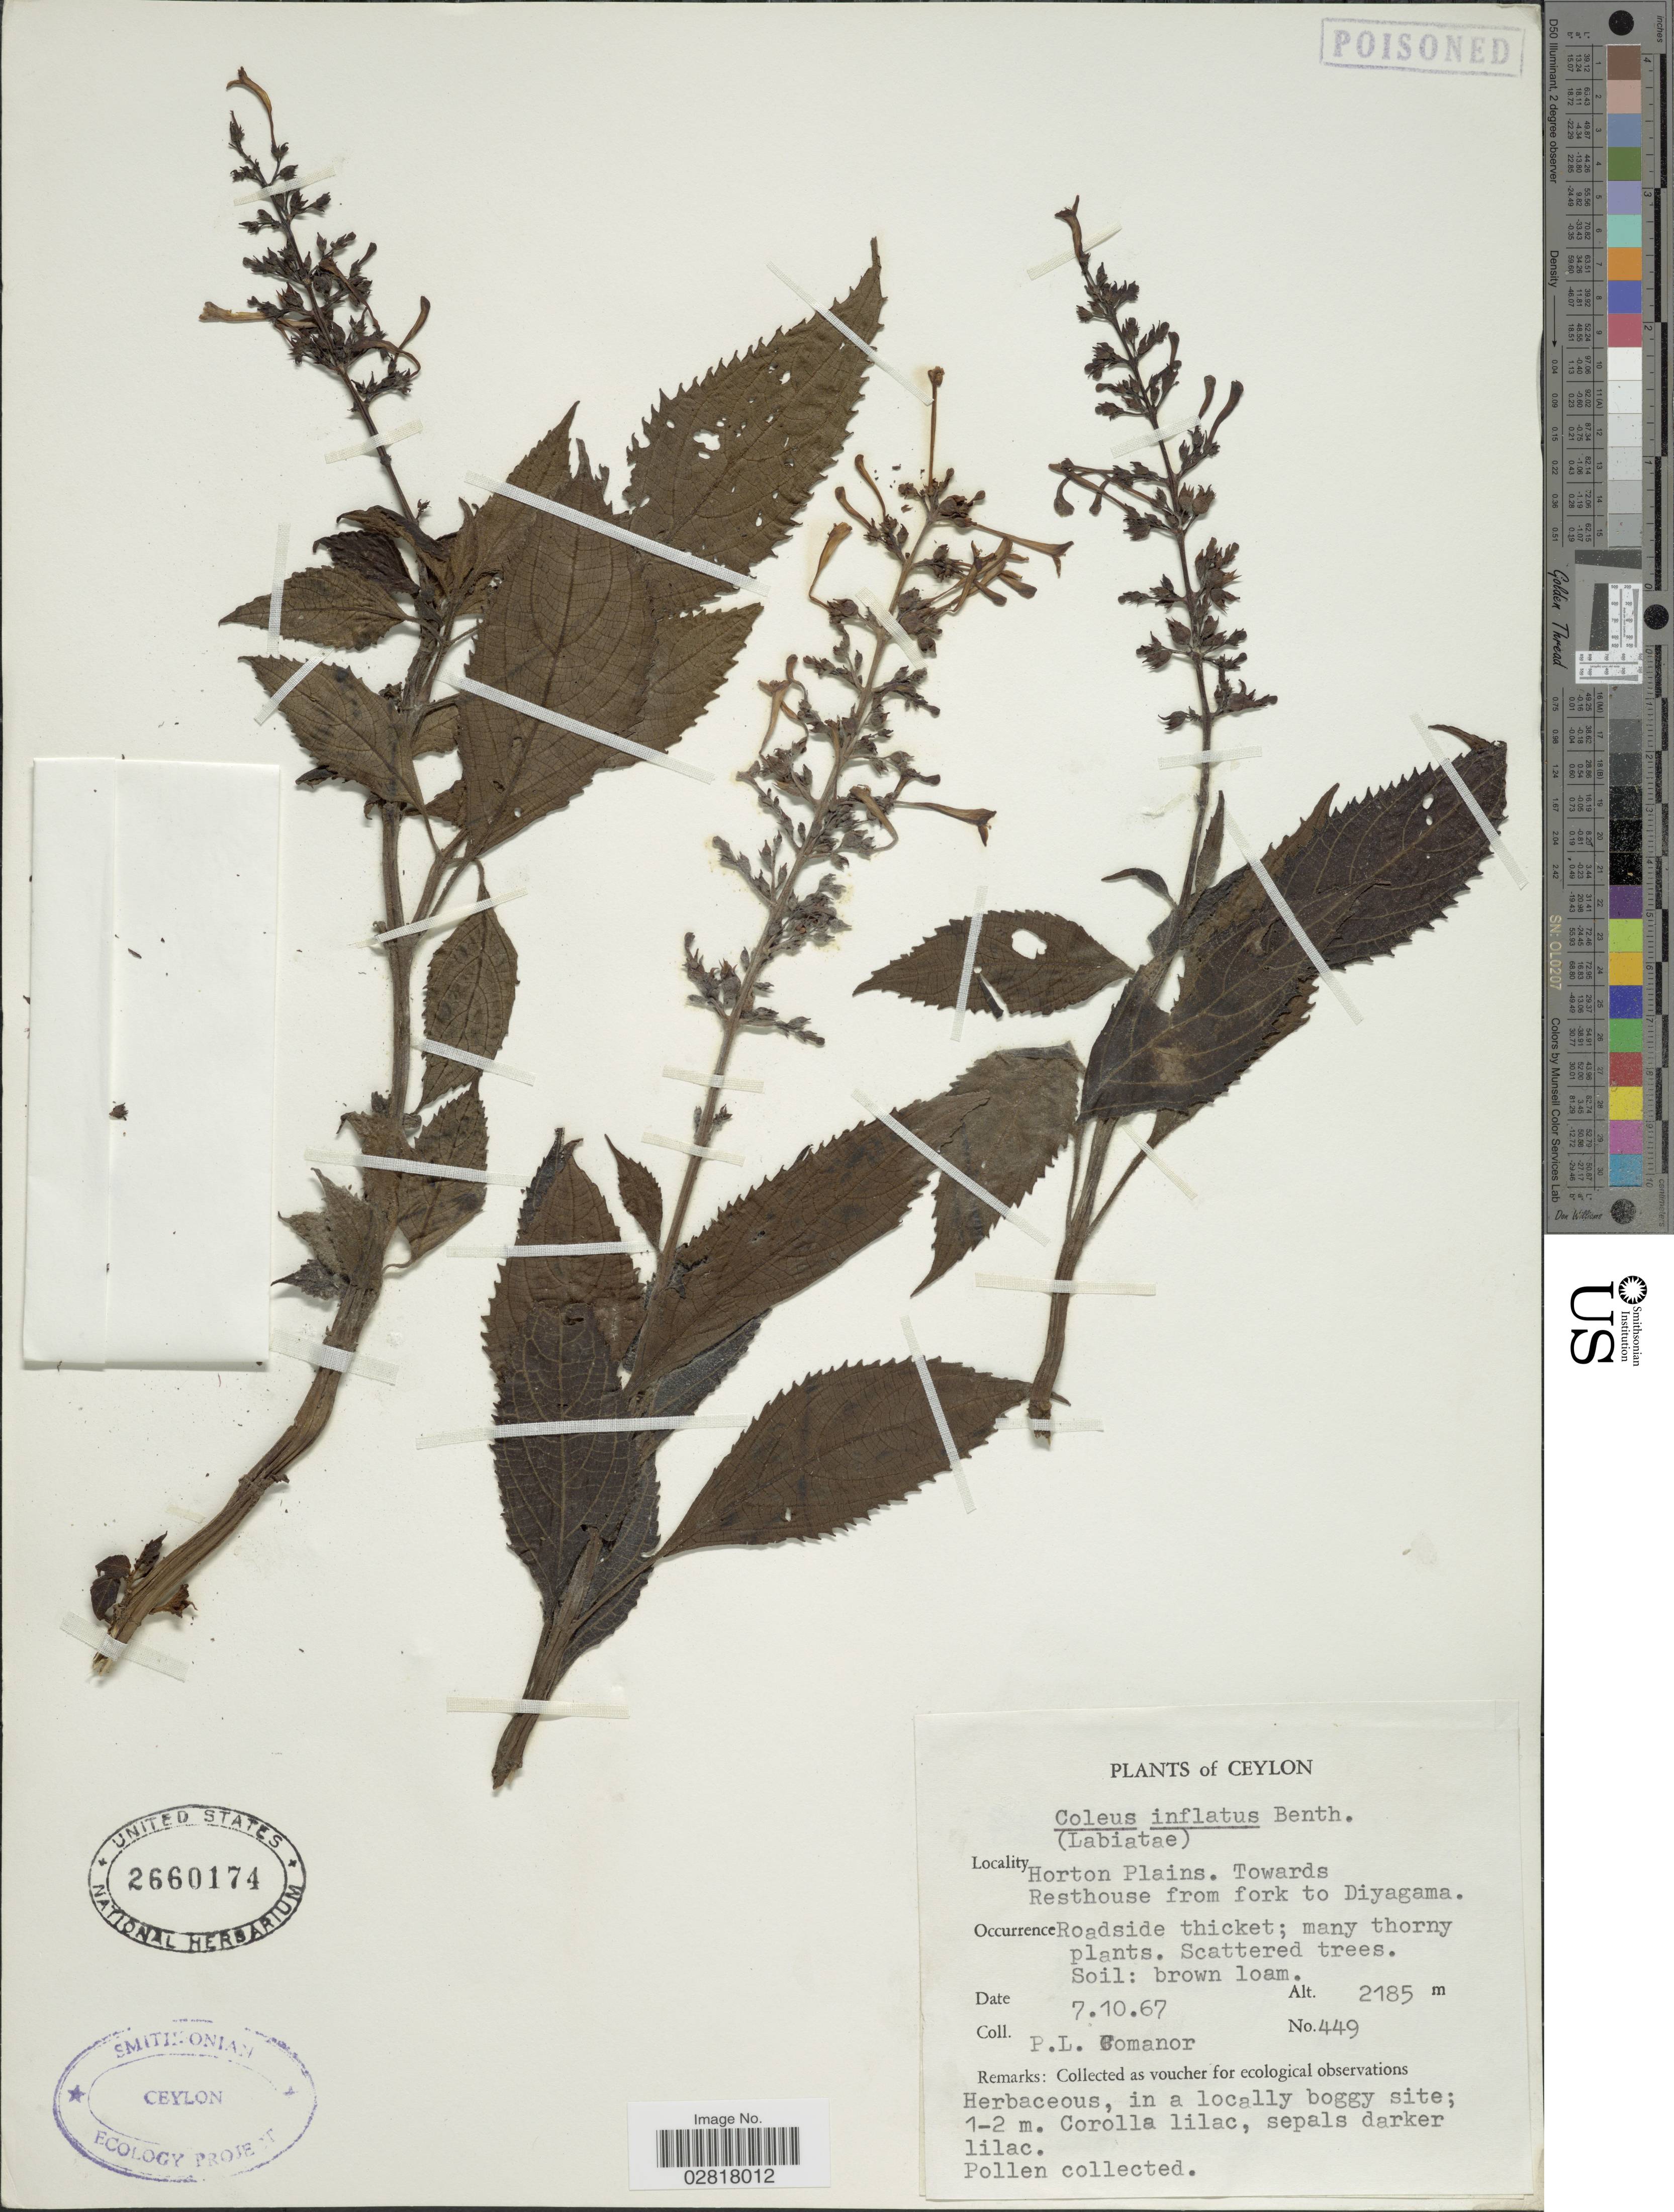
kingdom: Plantae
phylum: Tracheophyta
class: Magnoliopsida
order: Lamiales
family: Lamiaceae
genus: Plectranthus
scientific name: Plectranthus inflatus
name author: (Benth.) R.H. Willemse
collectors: P. Comanor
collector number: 449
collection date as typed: Transcribed d/m/y: 7/10/67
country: Sri Lanka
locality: Ceylon, Horton Plains, Towards Resthouse from fork to Diyagama.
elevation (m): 2185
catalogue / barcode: US 2660174